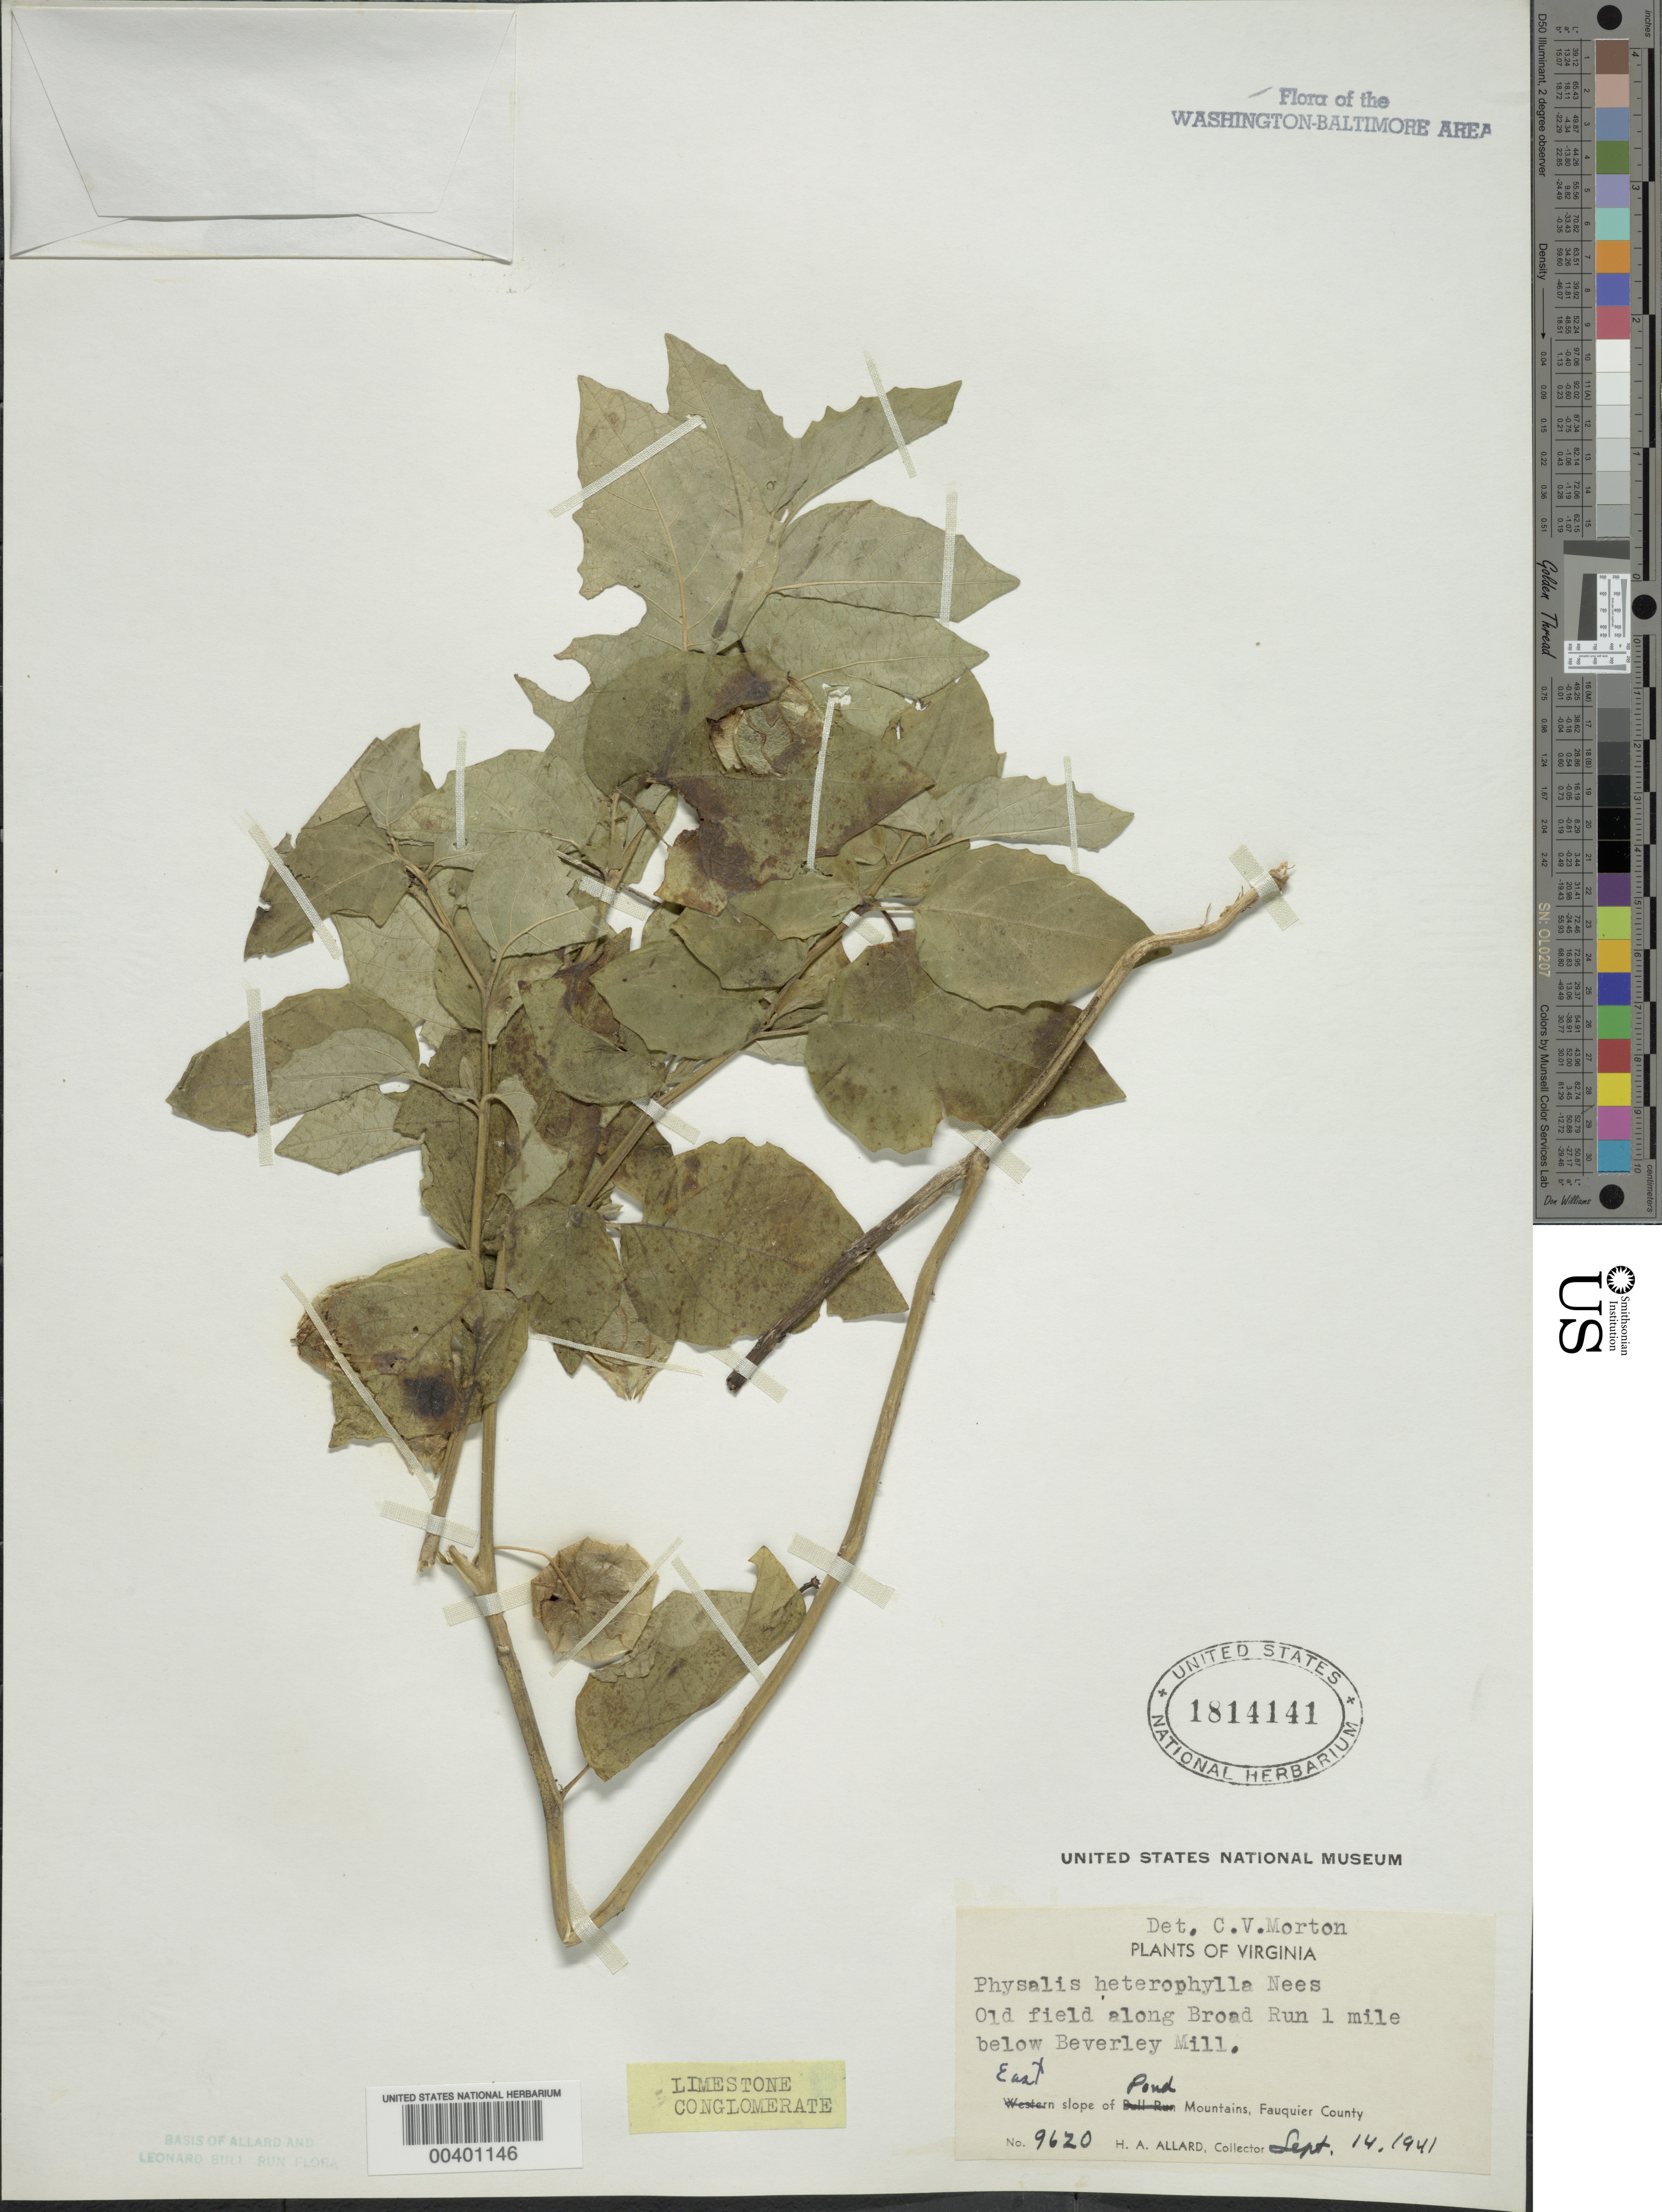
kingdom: Plantae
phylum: Tracheophyta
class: Magnoliopsida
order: Solanales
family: Solanaceae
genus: Physalis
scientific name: Physalis heterophylla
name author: Nees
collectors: H. A. Allard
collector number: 9620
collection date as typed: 14 Sep 1941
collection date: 1941-09-14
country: United States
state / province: Virginia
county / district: Fauquier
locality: Field along Broad Run, below Beverley Mill, east slope of Pond Mountain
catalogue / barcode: US 1814141